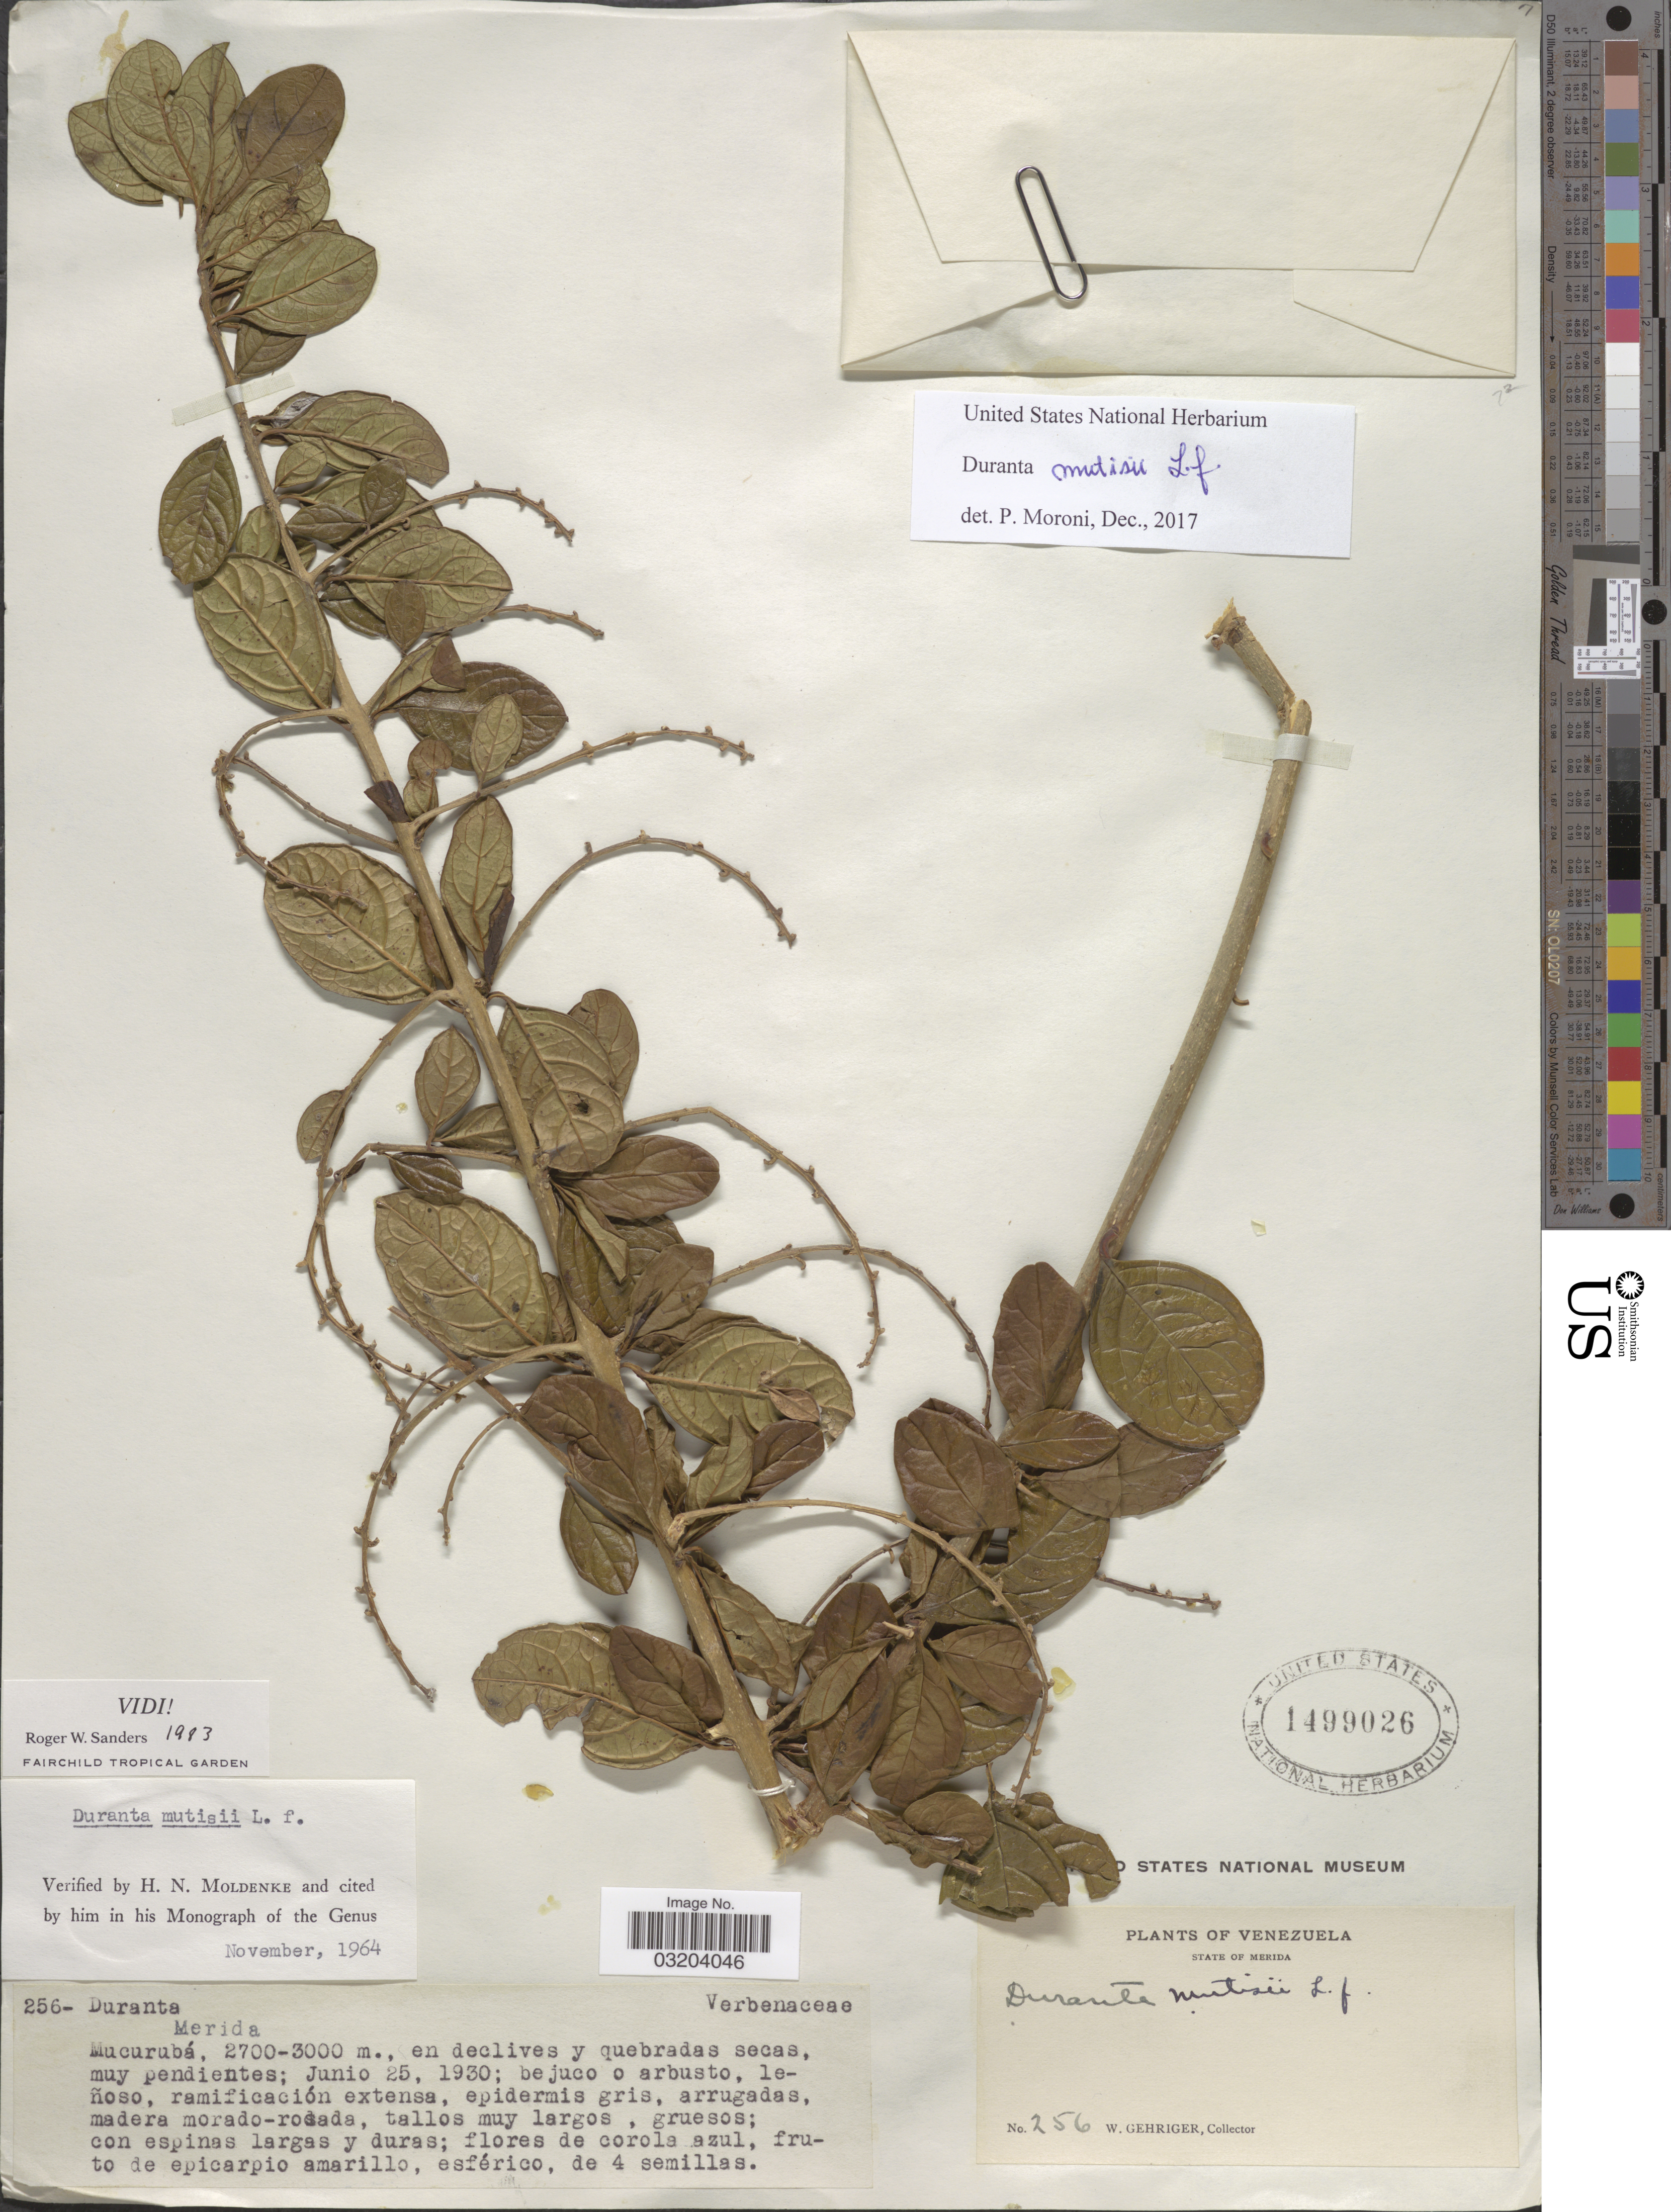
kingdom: Plantae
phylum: Tracheophyta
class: Magnoliopsida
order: Lamiales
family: Verbenaceae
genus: Duranta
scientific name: Duranta mutisii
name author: L. f.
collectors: W. Gehriger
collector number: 256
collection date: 1930-06-25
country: Venezuela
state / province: Mérida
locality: Mucurubá, en declives y quebradas secas, muy pendientes.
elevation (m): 2700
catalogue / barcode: US 1499026